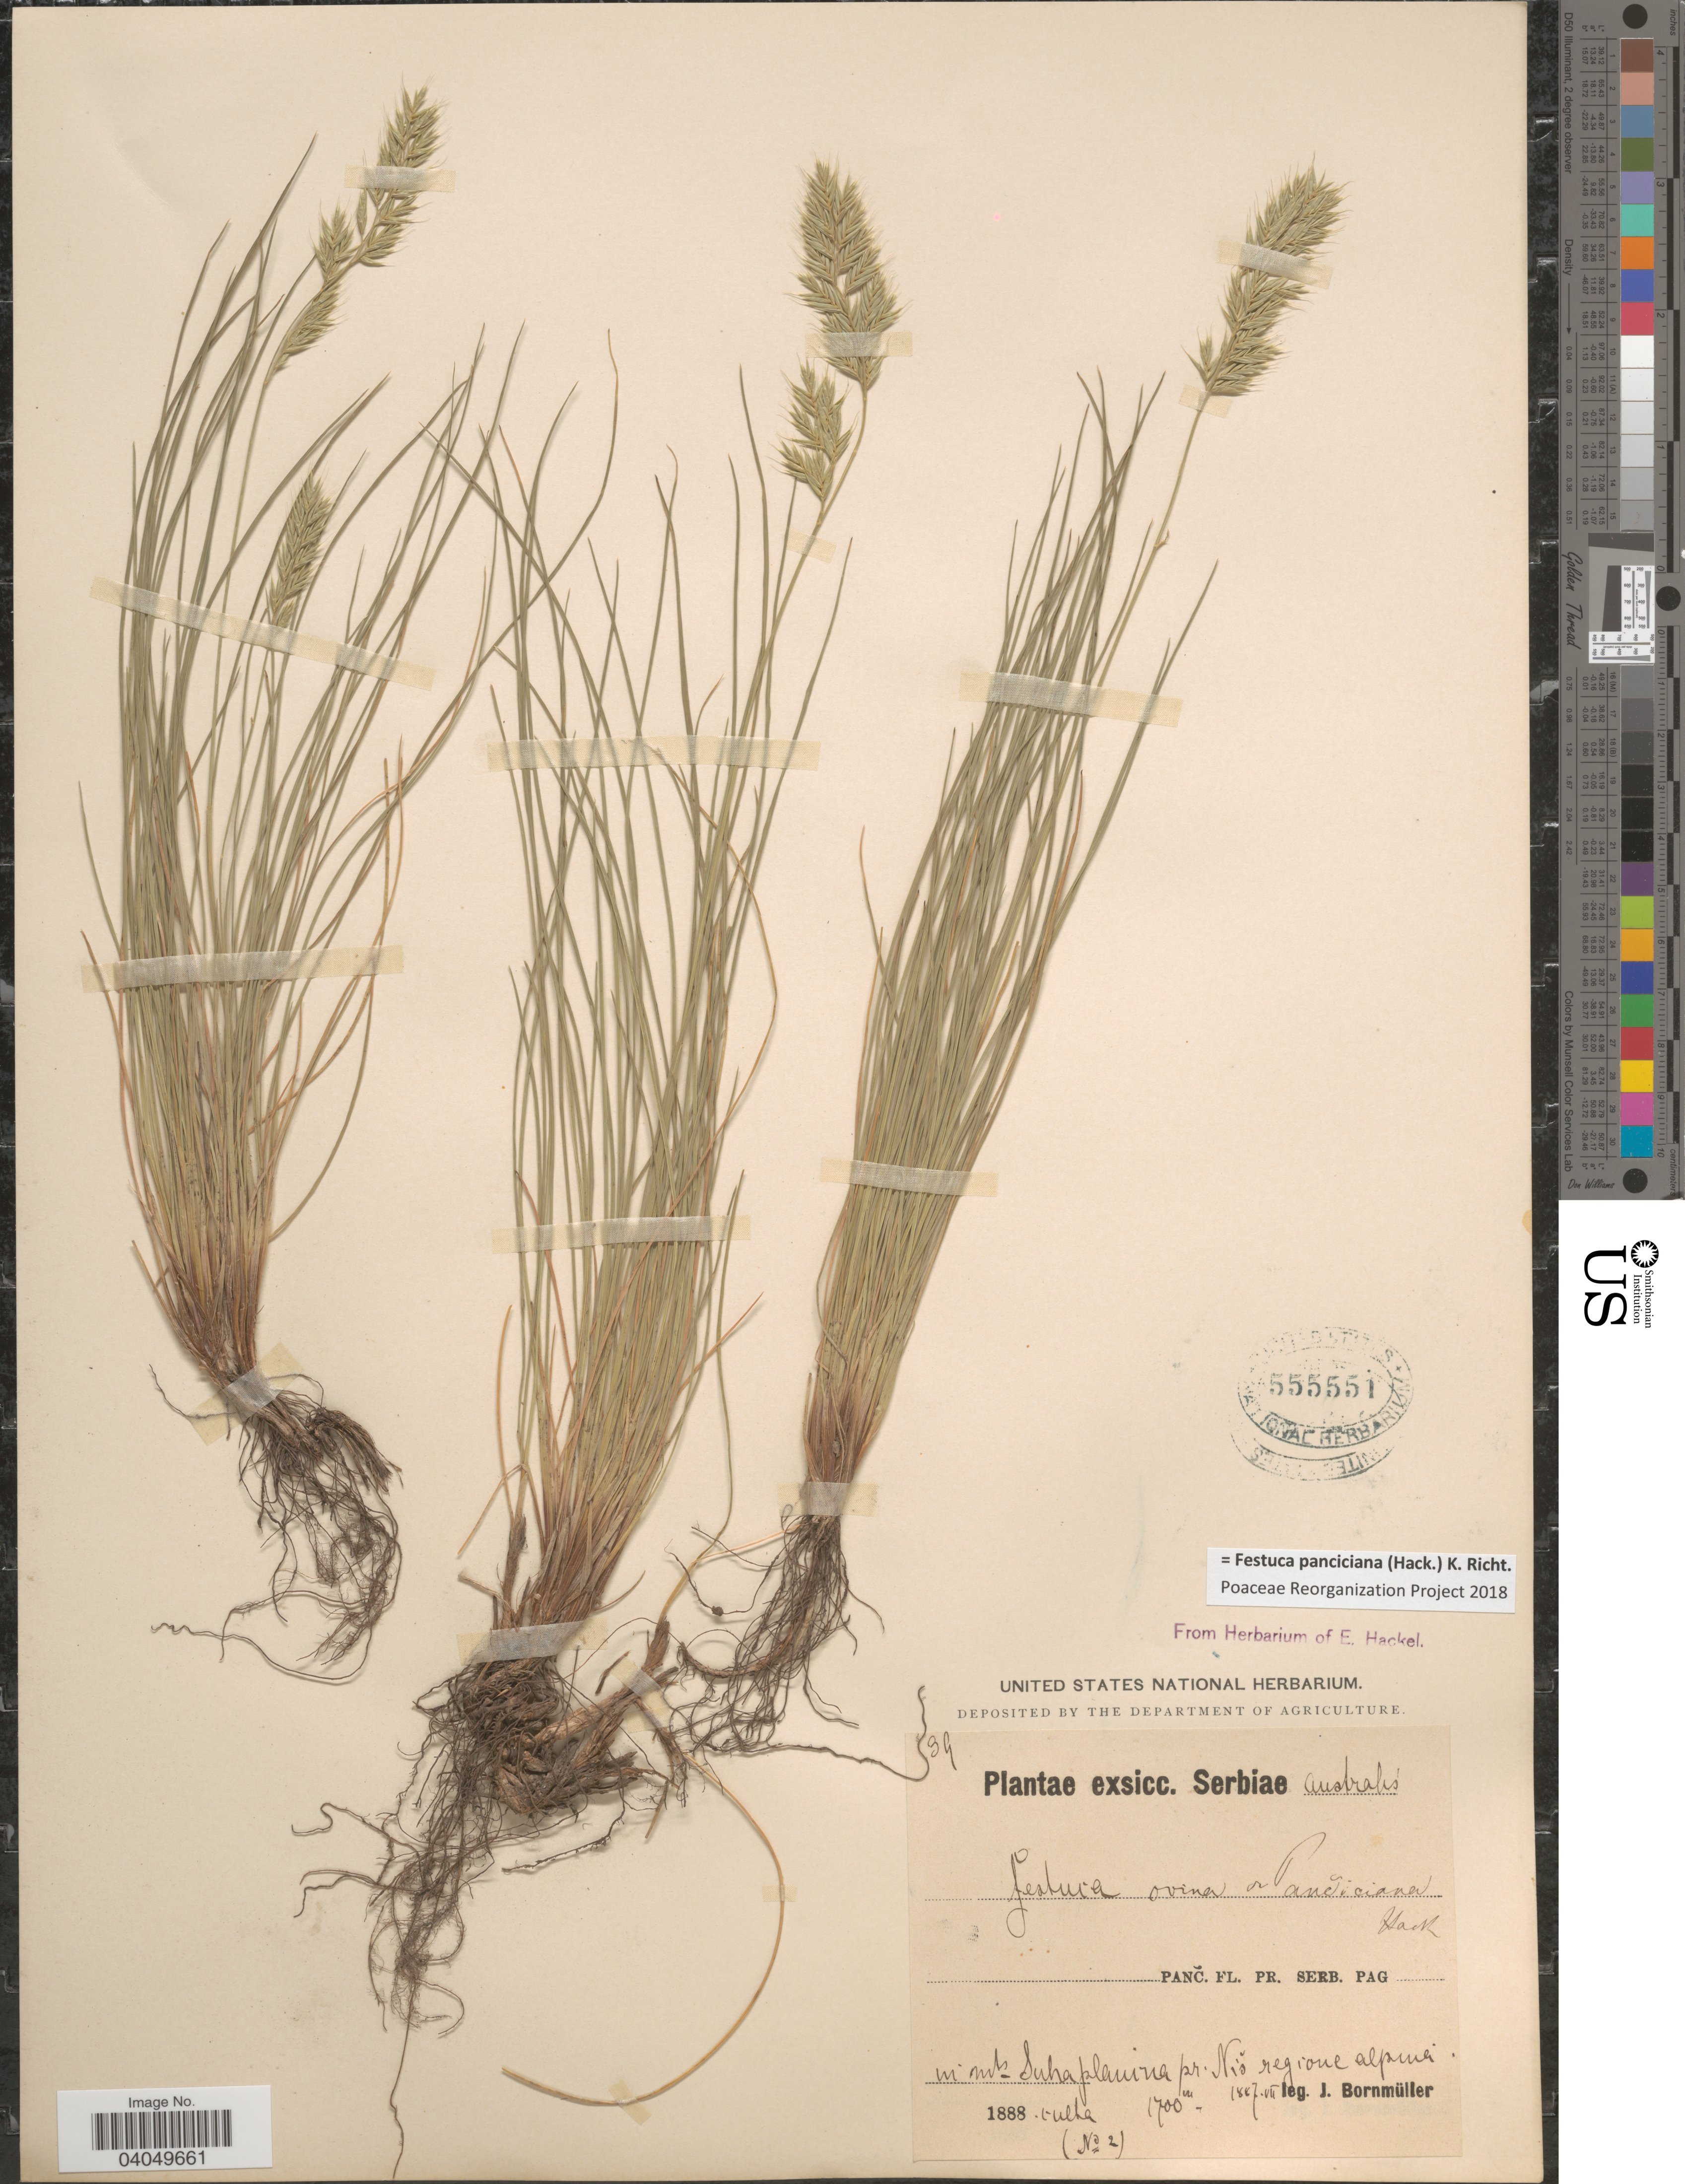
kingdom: Plantae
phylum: Tracheophyta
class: Liliopsida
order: Poales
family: Poaceae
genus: Festuca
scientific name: Festuca patens ined.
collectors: J. Bornmüller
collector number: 39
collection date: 1887-07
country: Serbia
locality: Serbiae austr. Panc. Fl. Pr. Serb. Pag in mts. Suhalplanina pr. Nis regione alpina.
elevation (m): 1700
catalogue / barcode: US 555551